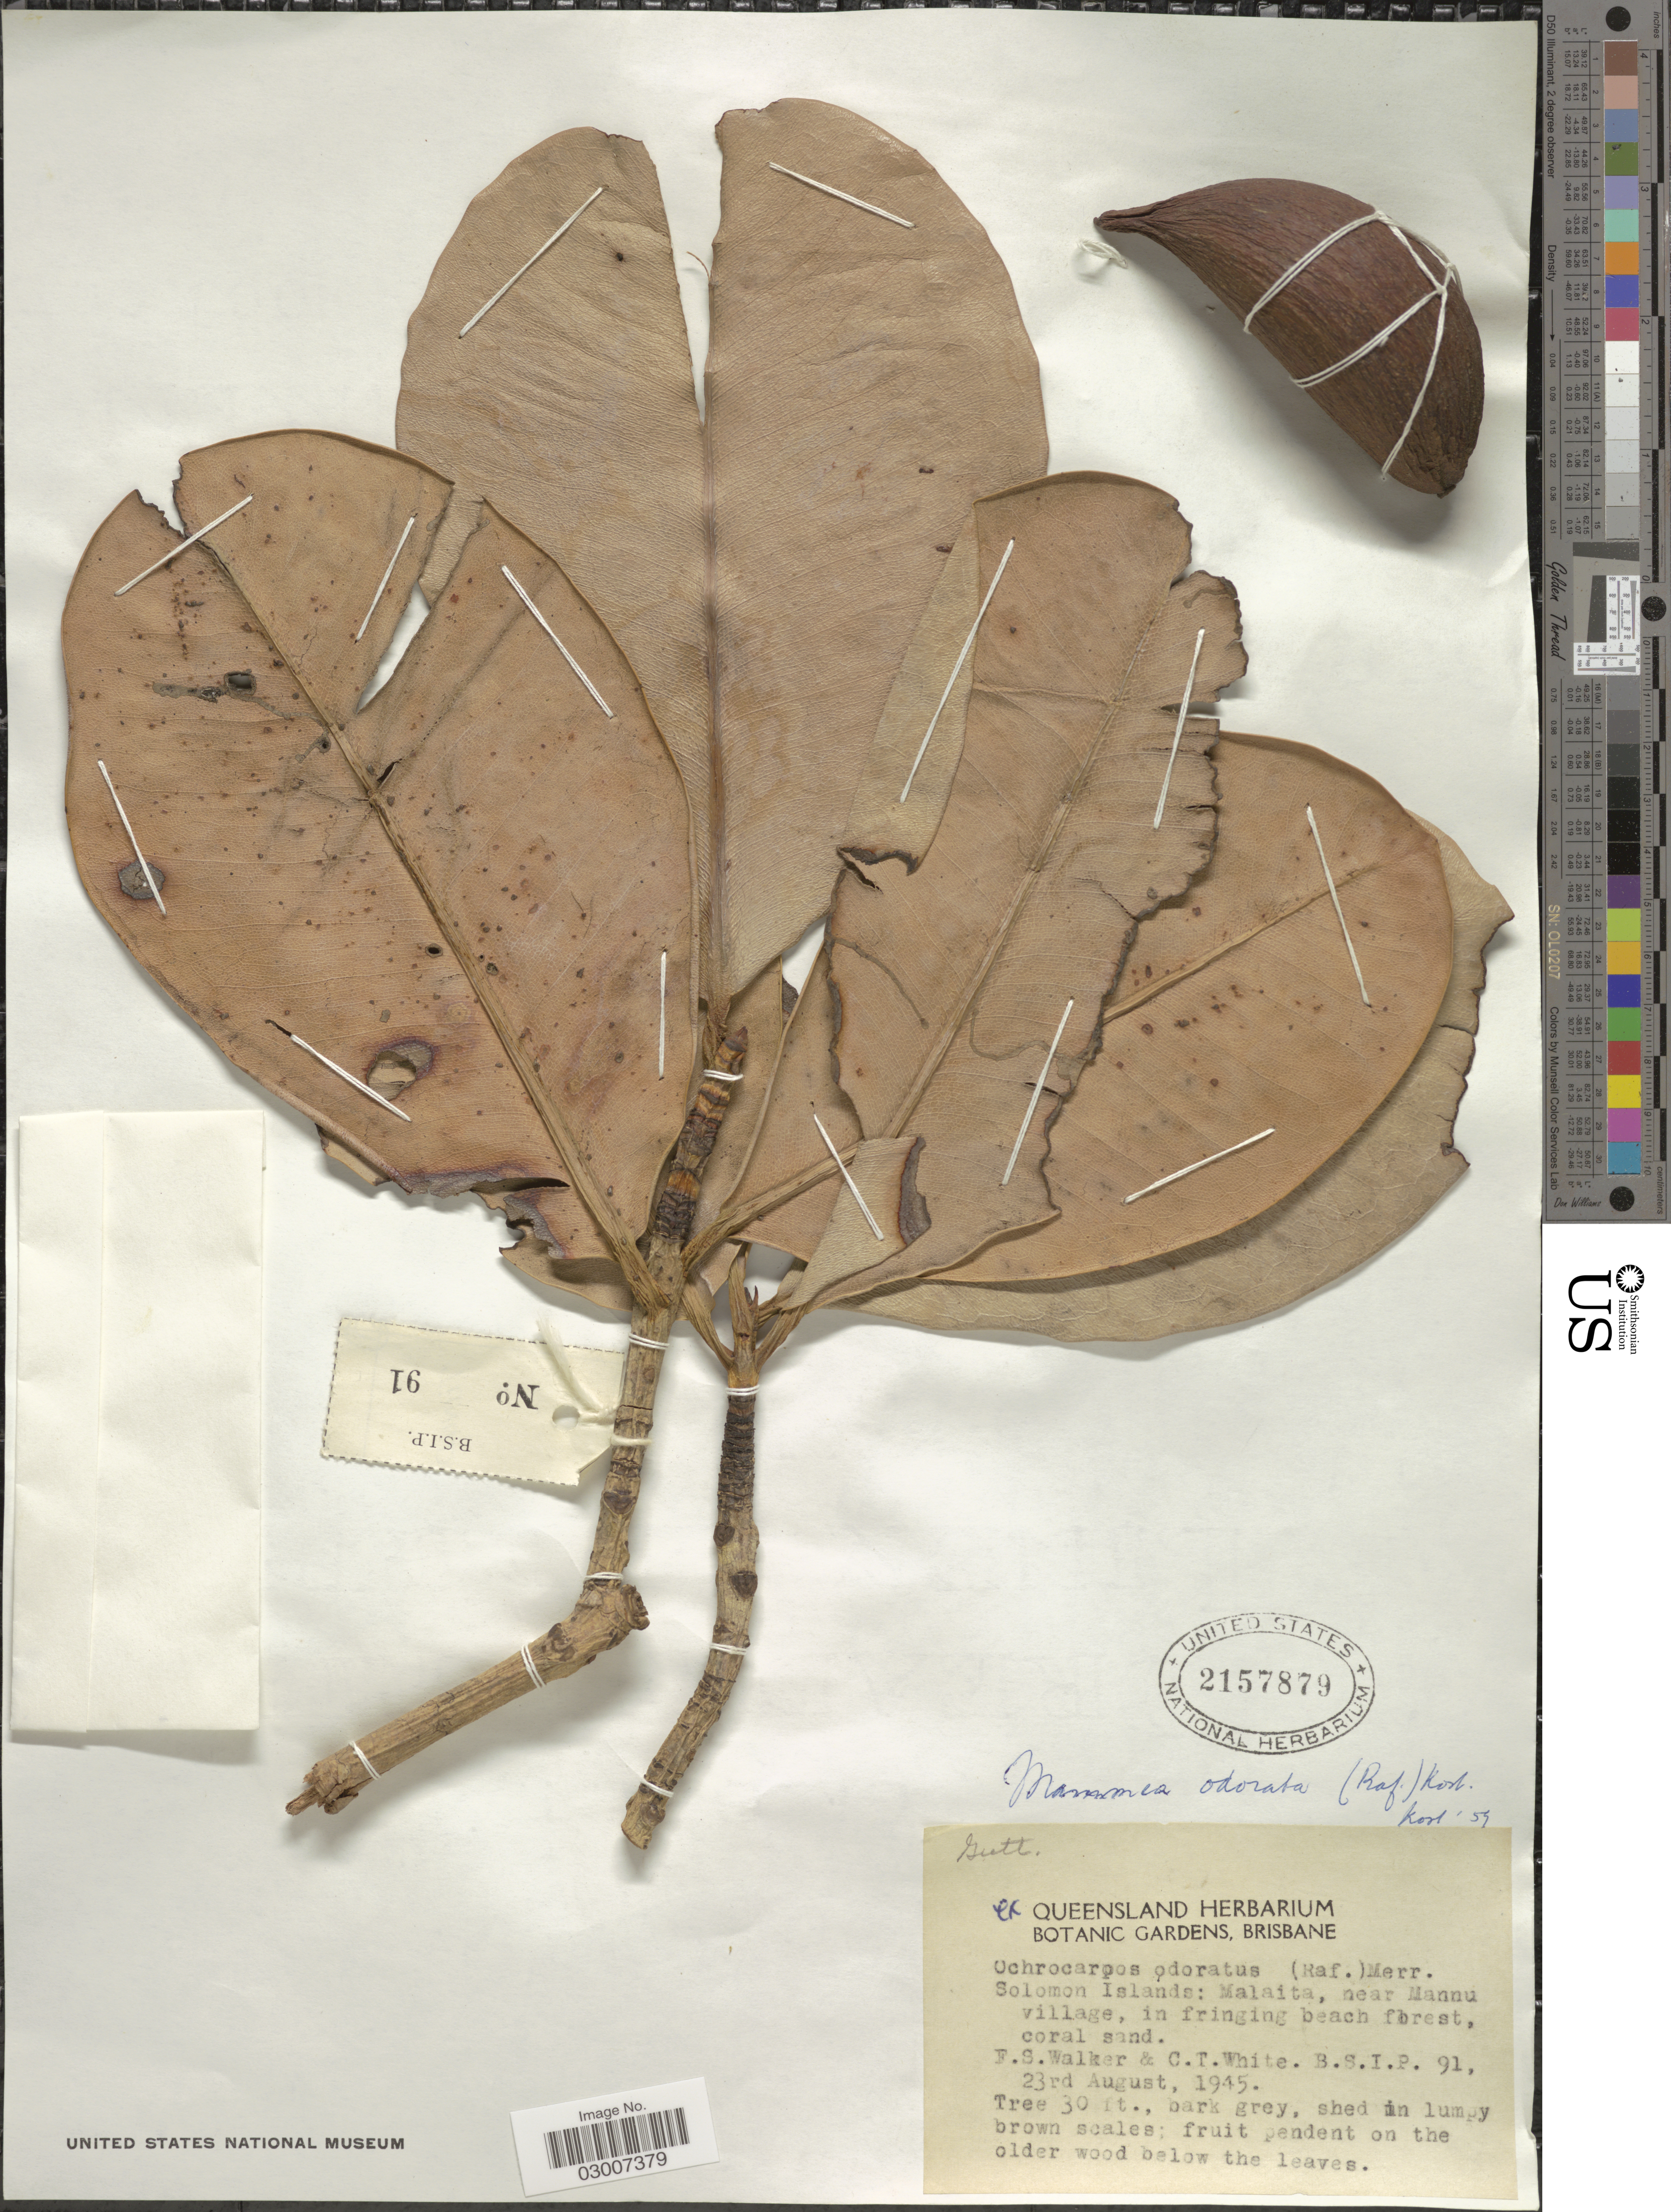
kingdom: Plantae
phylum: Tracheophyta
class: Magnoliopsida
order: Malpighiales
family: Calophyllaceae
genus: Mammea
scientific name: Mammea odorata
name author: (Raf.) Kosterm.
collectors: F. Walker & C. T. White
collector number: BSIP91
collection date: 1945-08-23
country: Solomon Islands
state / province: Solomon Islands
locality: Solomon Islands: Malauta, near Mannu village, in fringing beach forest, coral sand.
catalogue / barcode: US 2157879